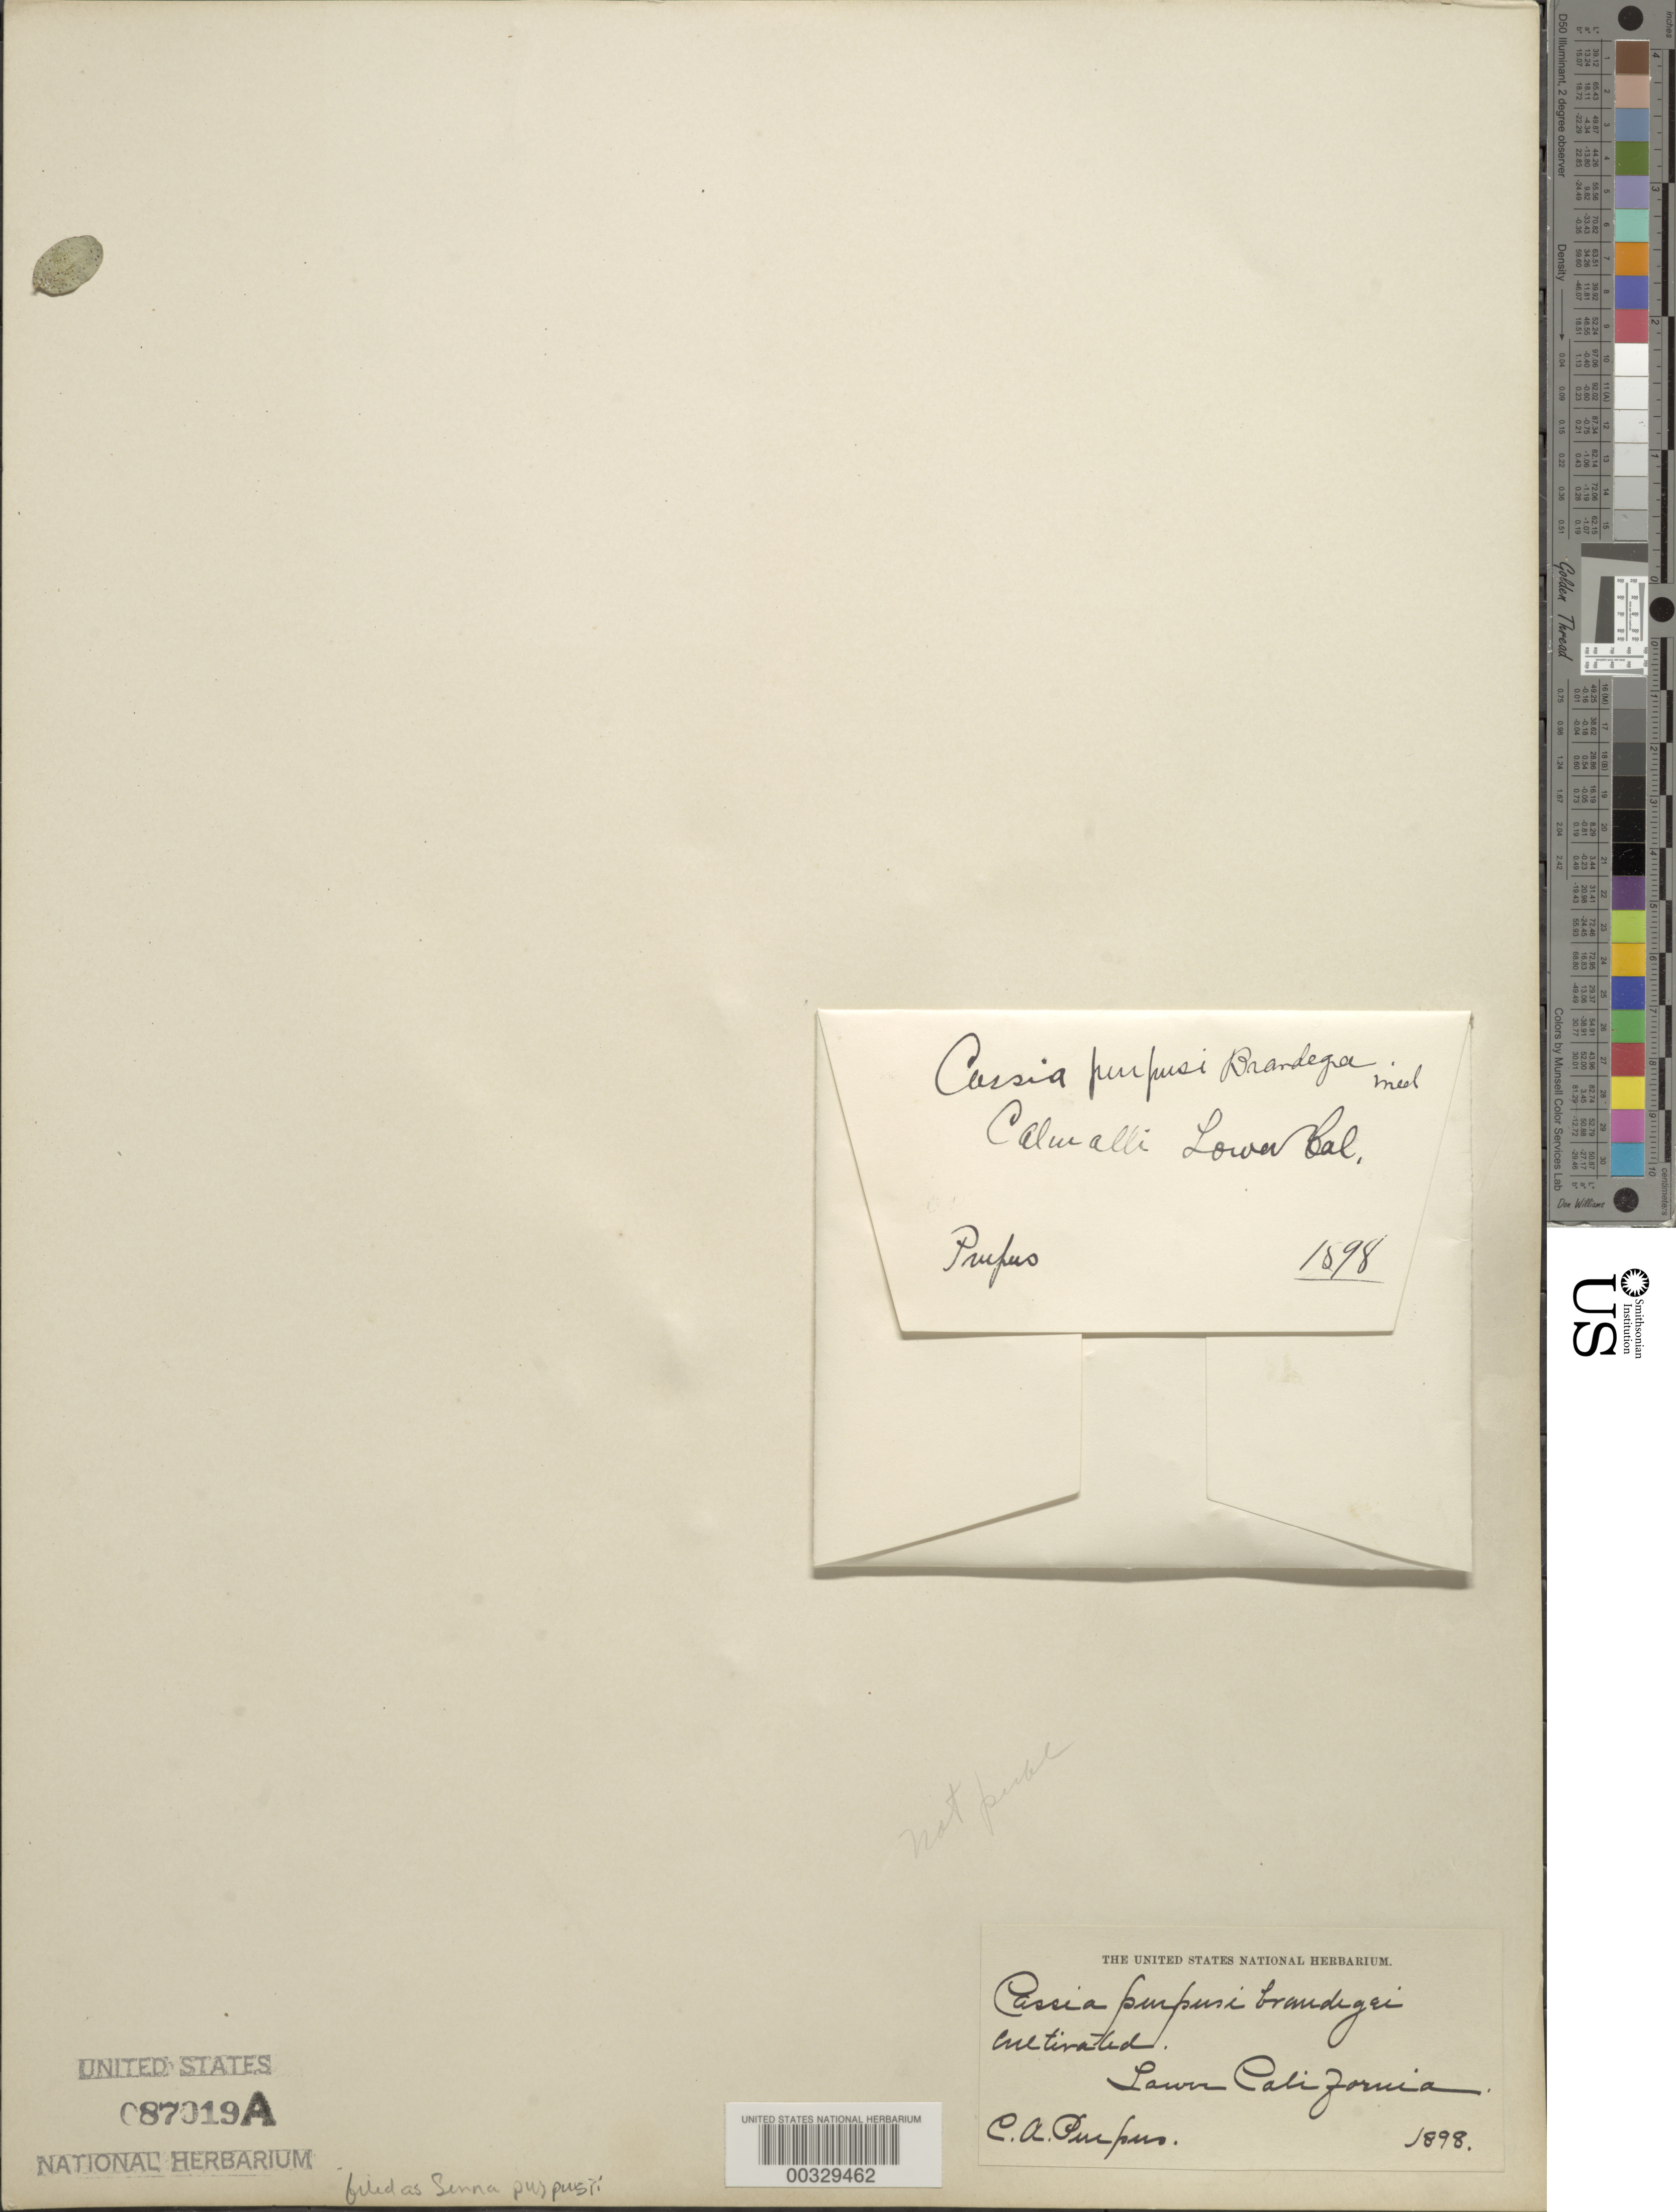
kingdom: Plantae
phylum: Tracheophyta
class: Magnoliopsida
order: Fabales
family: Fabaceae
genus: Senna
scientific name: Senna purpusii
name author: (Brandegee) H.S. Irwin & Barneby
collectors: C. A. Purpus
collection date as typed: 1898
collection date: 1898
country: Mexico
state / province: Baja California Norte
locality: Calmalli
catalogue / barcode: US 87019A